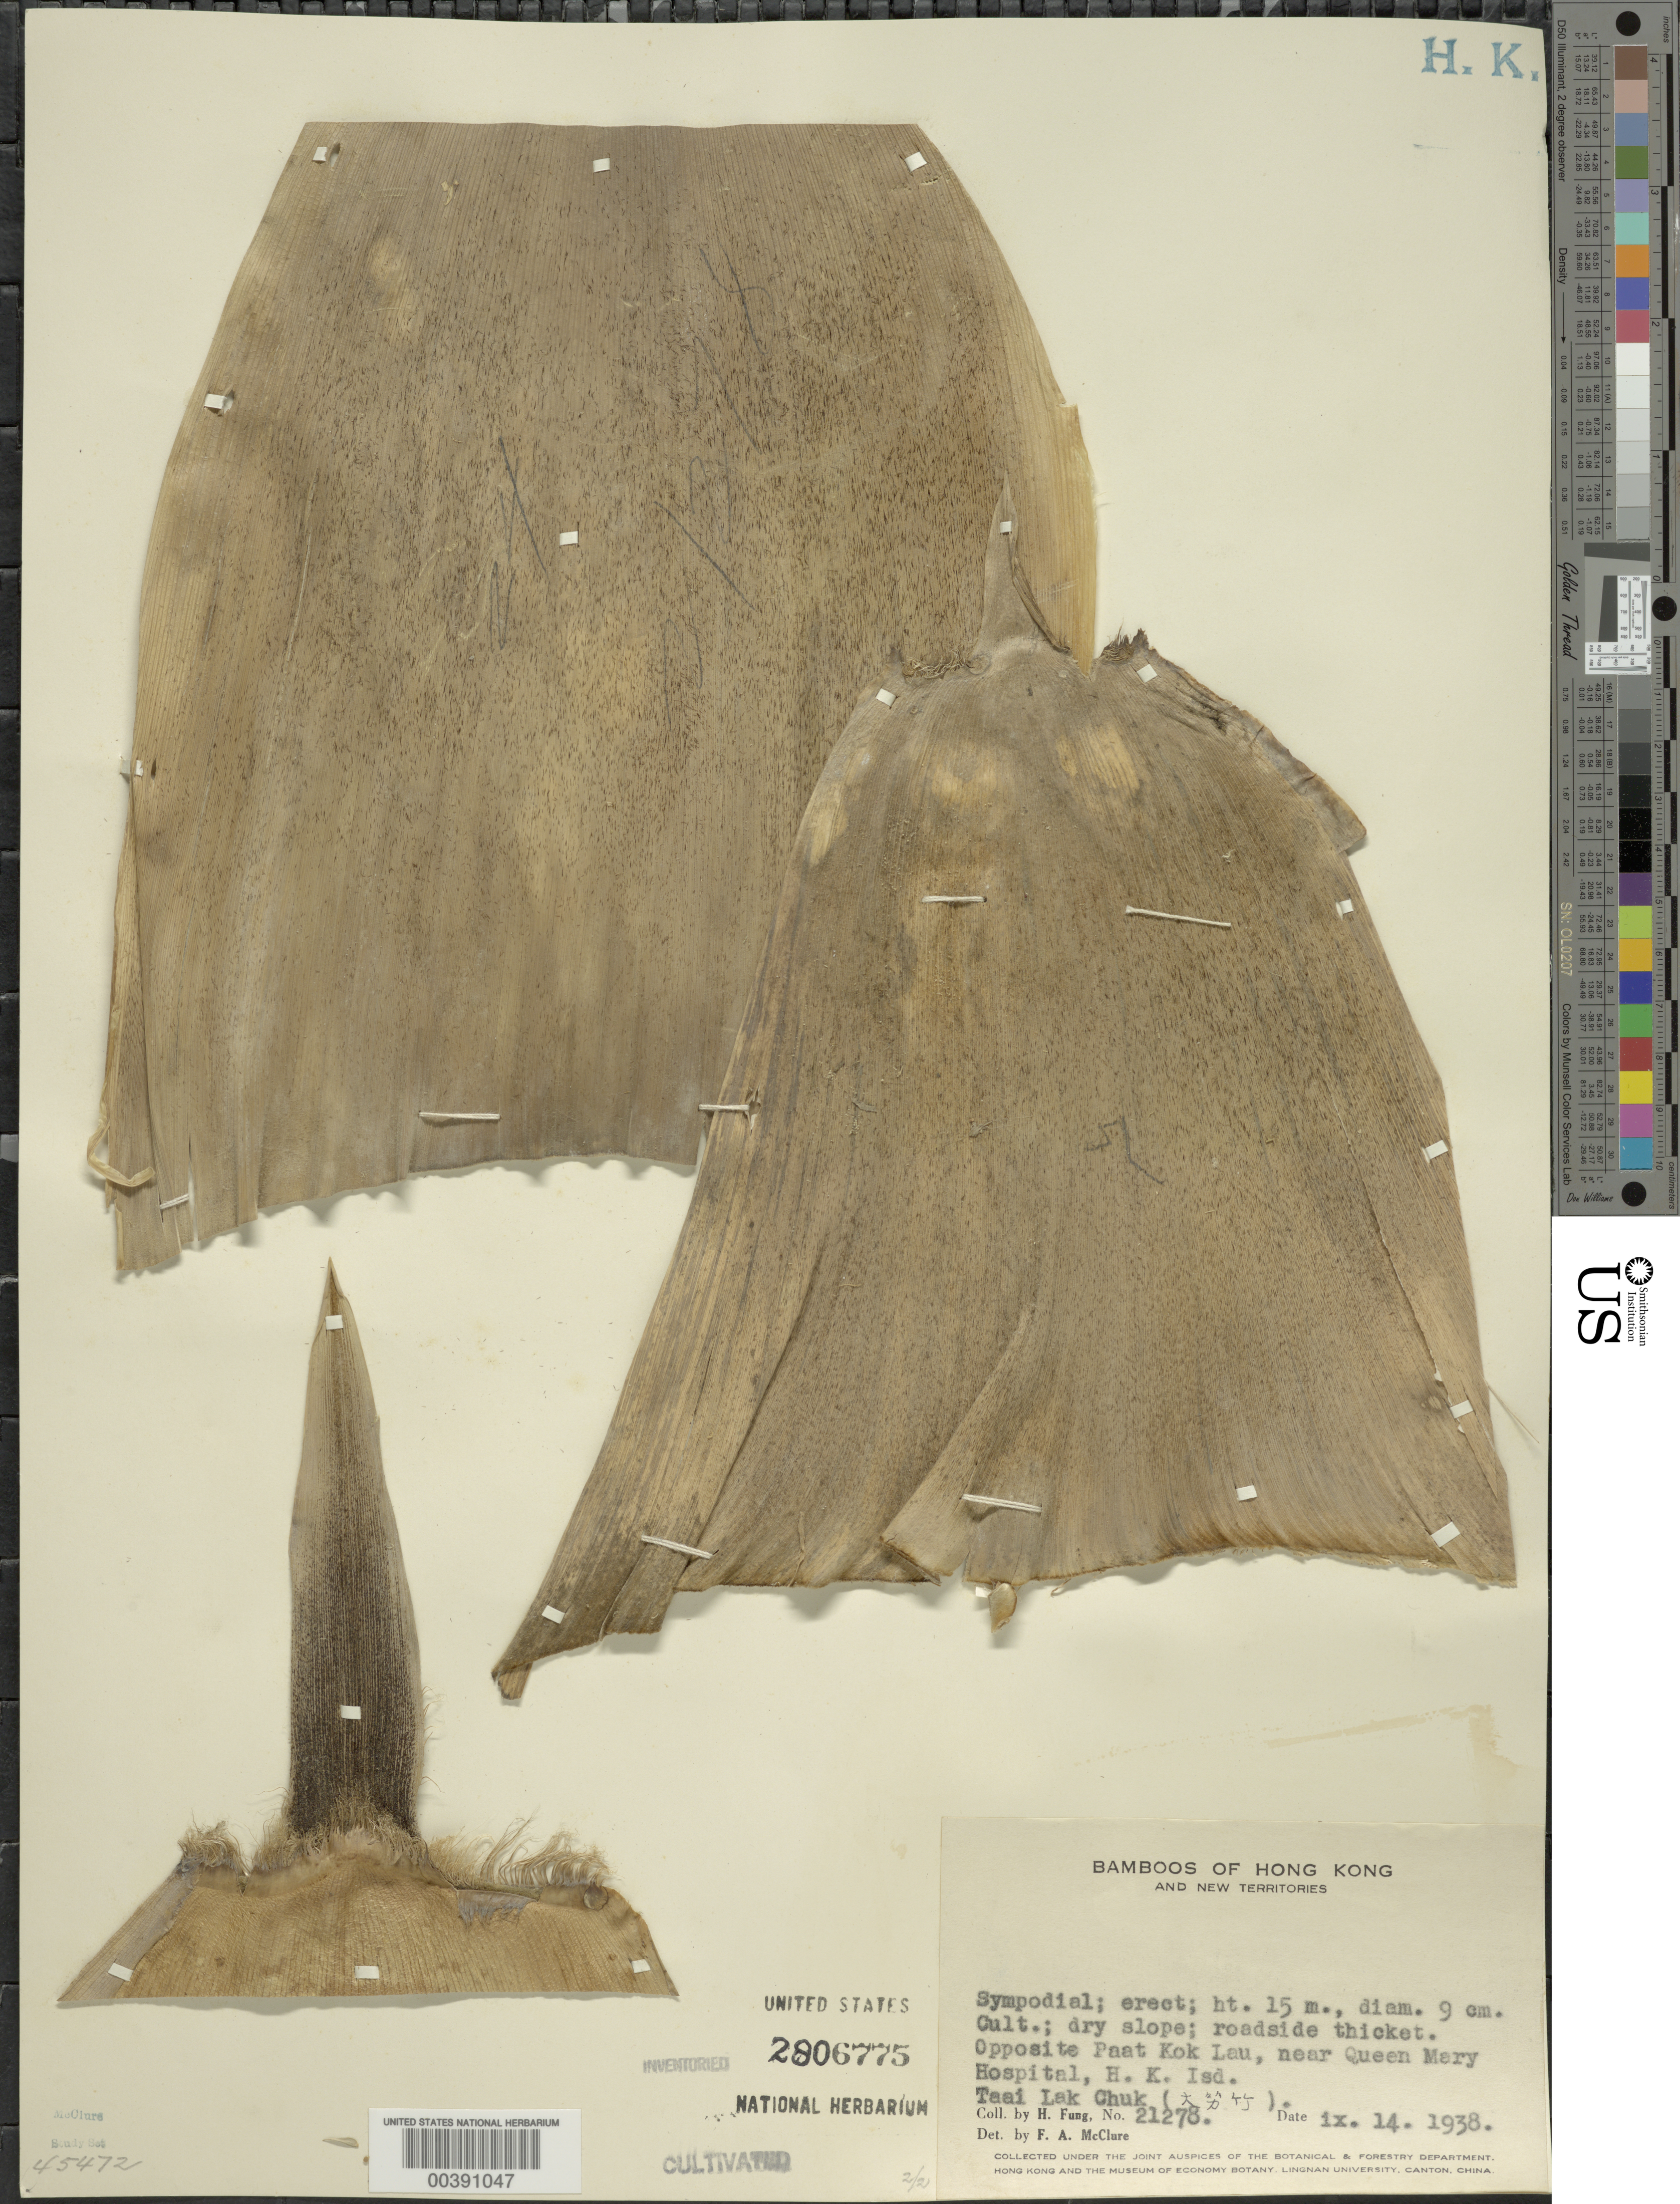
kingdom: Plantae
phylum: Tracheophyta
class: Liliopsida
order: Poales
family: Poaceae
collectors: H. L. Fung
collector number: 21278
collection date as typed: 14 Sep 1938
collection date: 1938-09-14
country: China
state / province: Hong Kong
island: Hong Kong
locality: Paat kok lau, queen mary hospital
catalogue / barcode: US 2806775